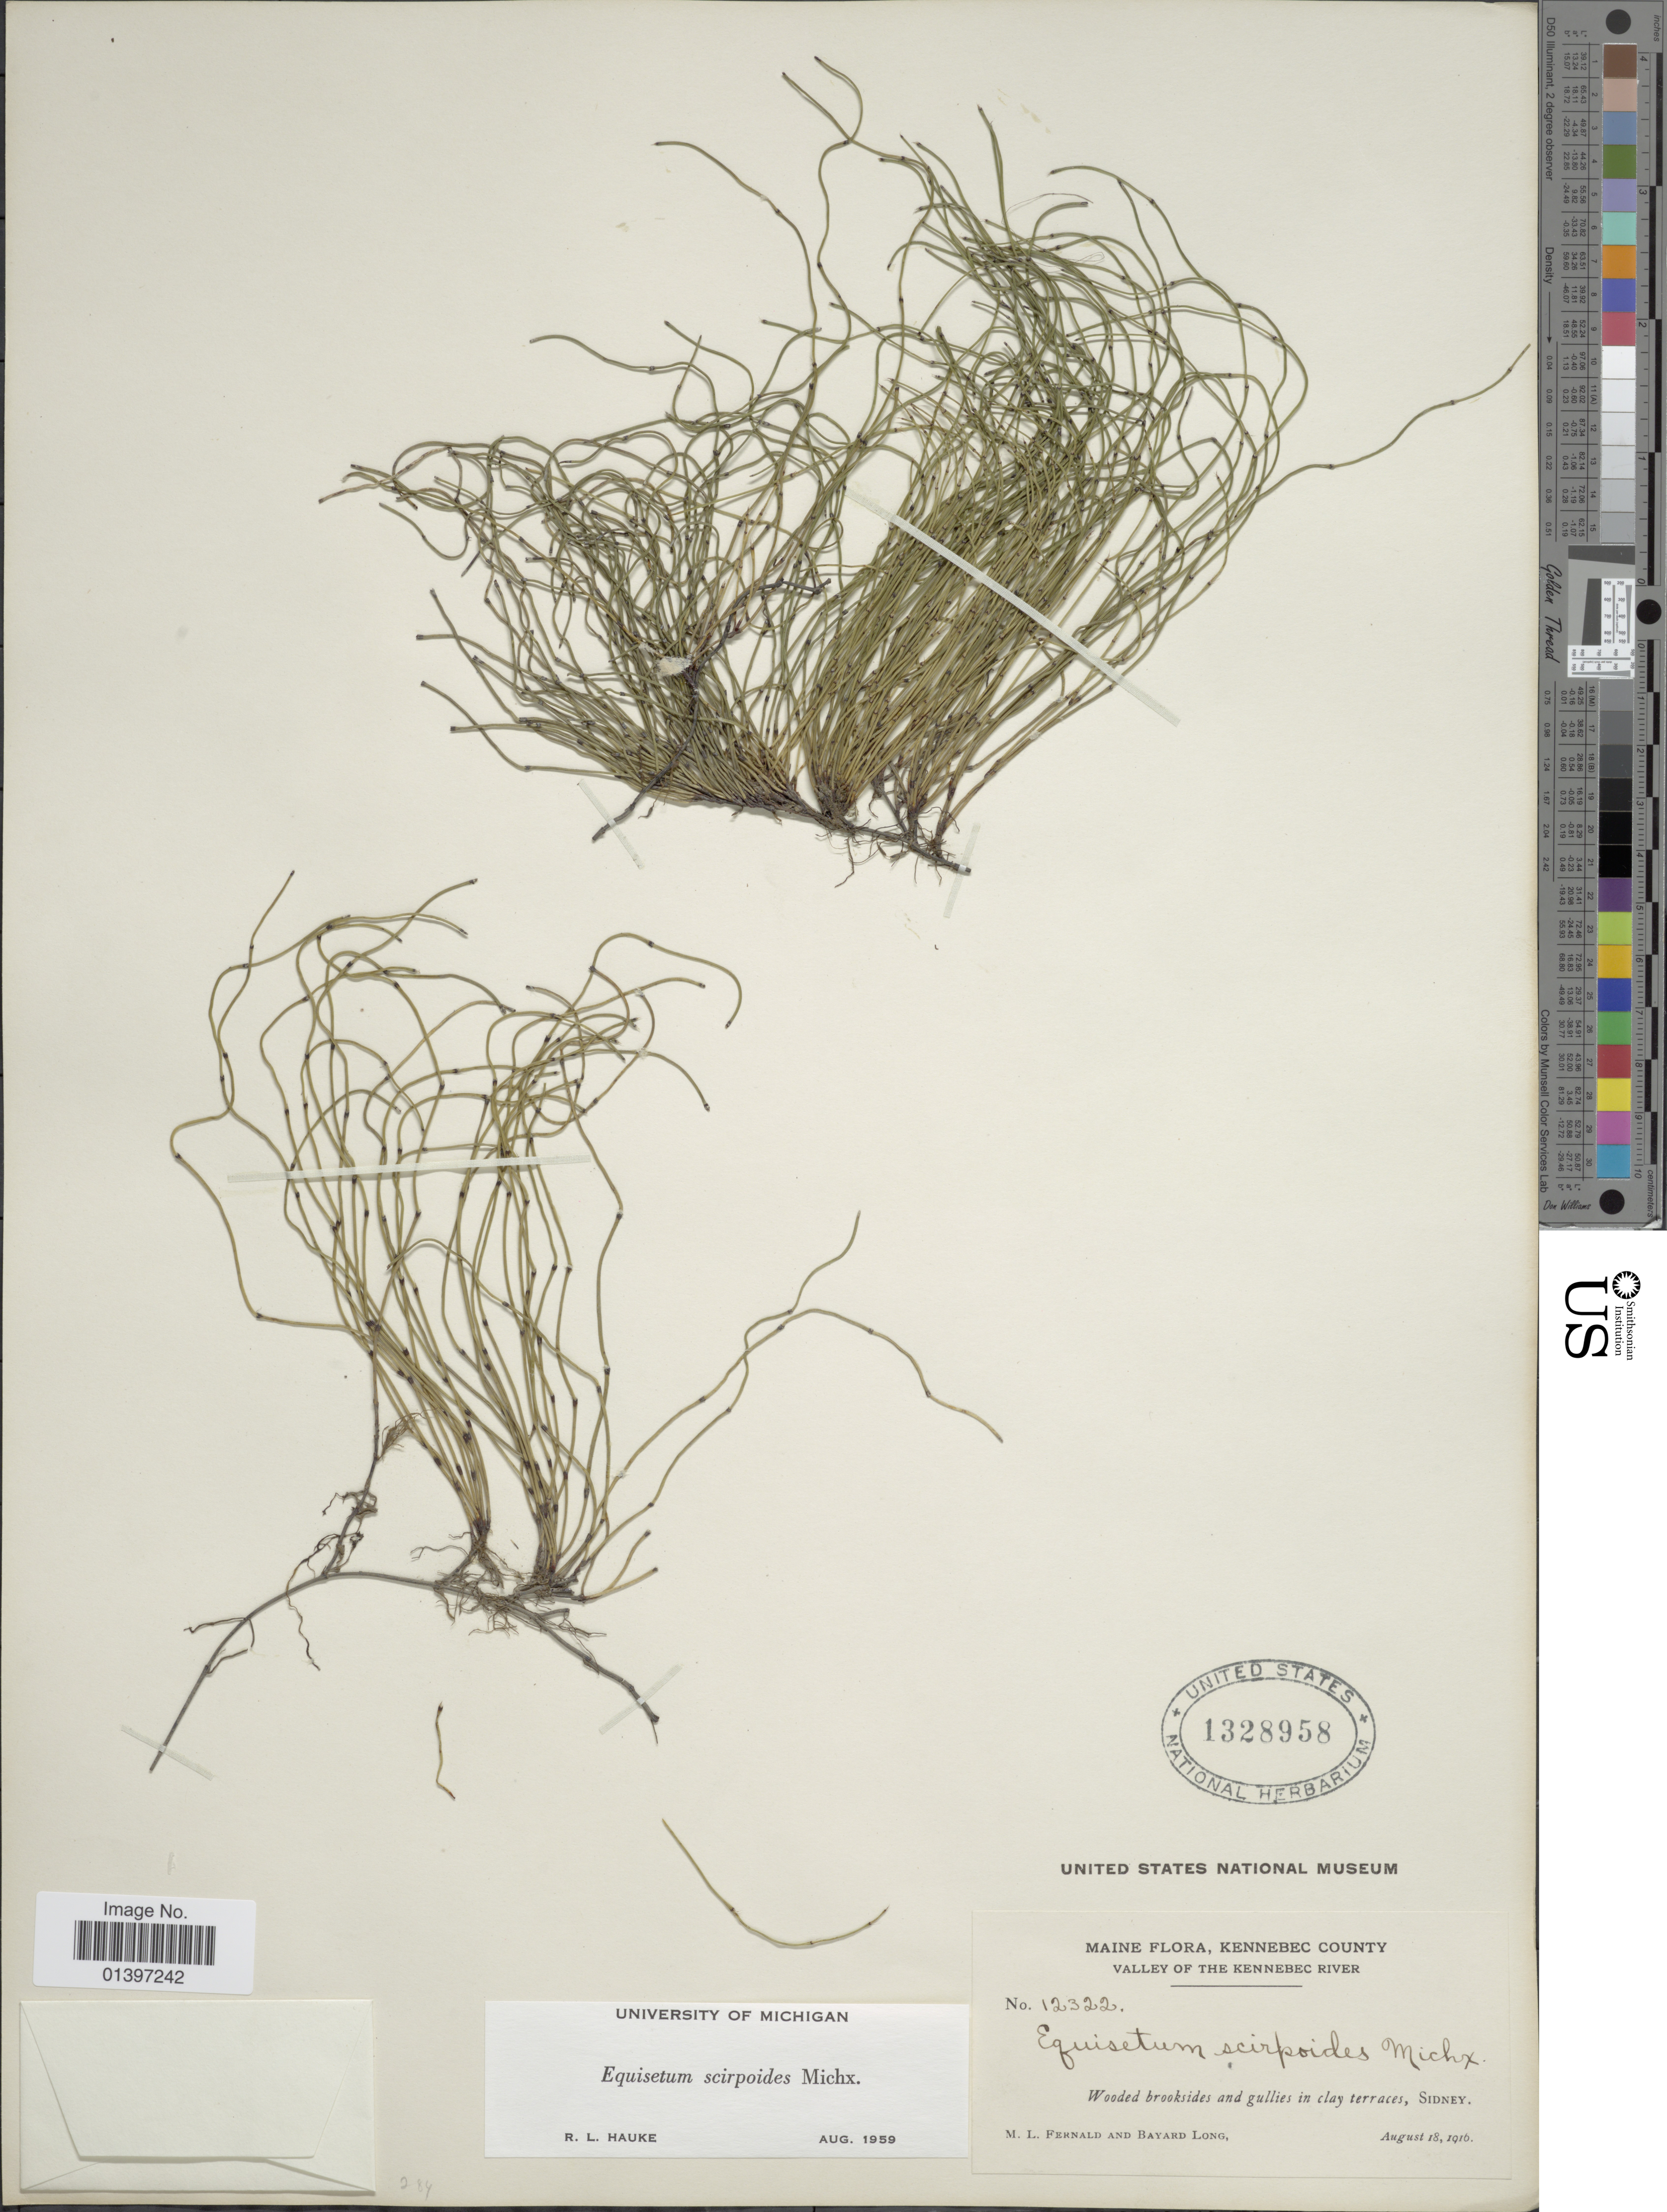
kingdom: Plantae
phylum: Tracheophyta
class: Polypodiopsida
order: Equisetales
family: Equisetaceae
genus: Equisetum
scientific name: Equisetum scirpoides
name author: Michx.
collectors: M. L. Fernald & B. Long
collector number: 12322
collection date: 1916-08-18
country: United States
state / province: Maine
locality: Kennebec County, valley of the Kennebec river, Wooded brookside and gullies in clay terraces, Sidney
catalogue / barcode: US 1328958